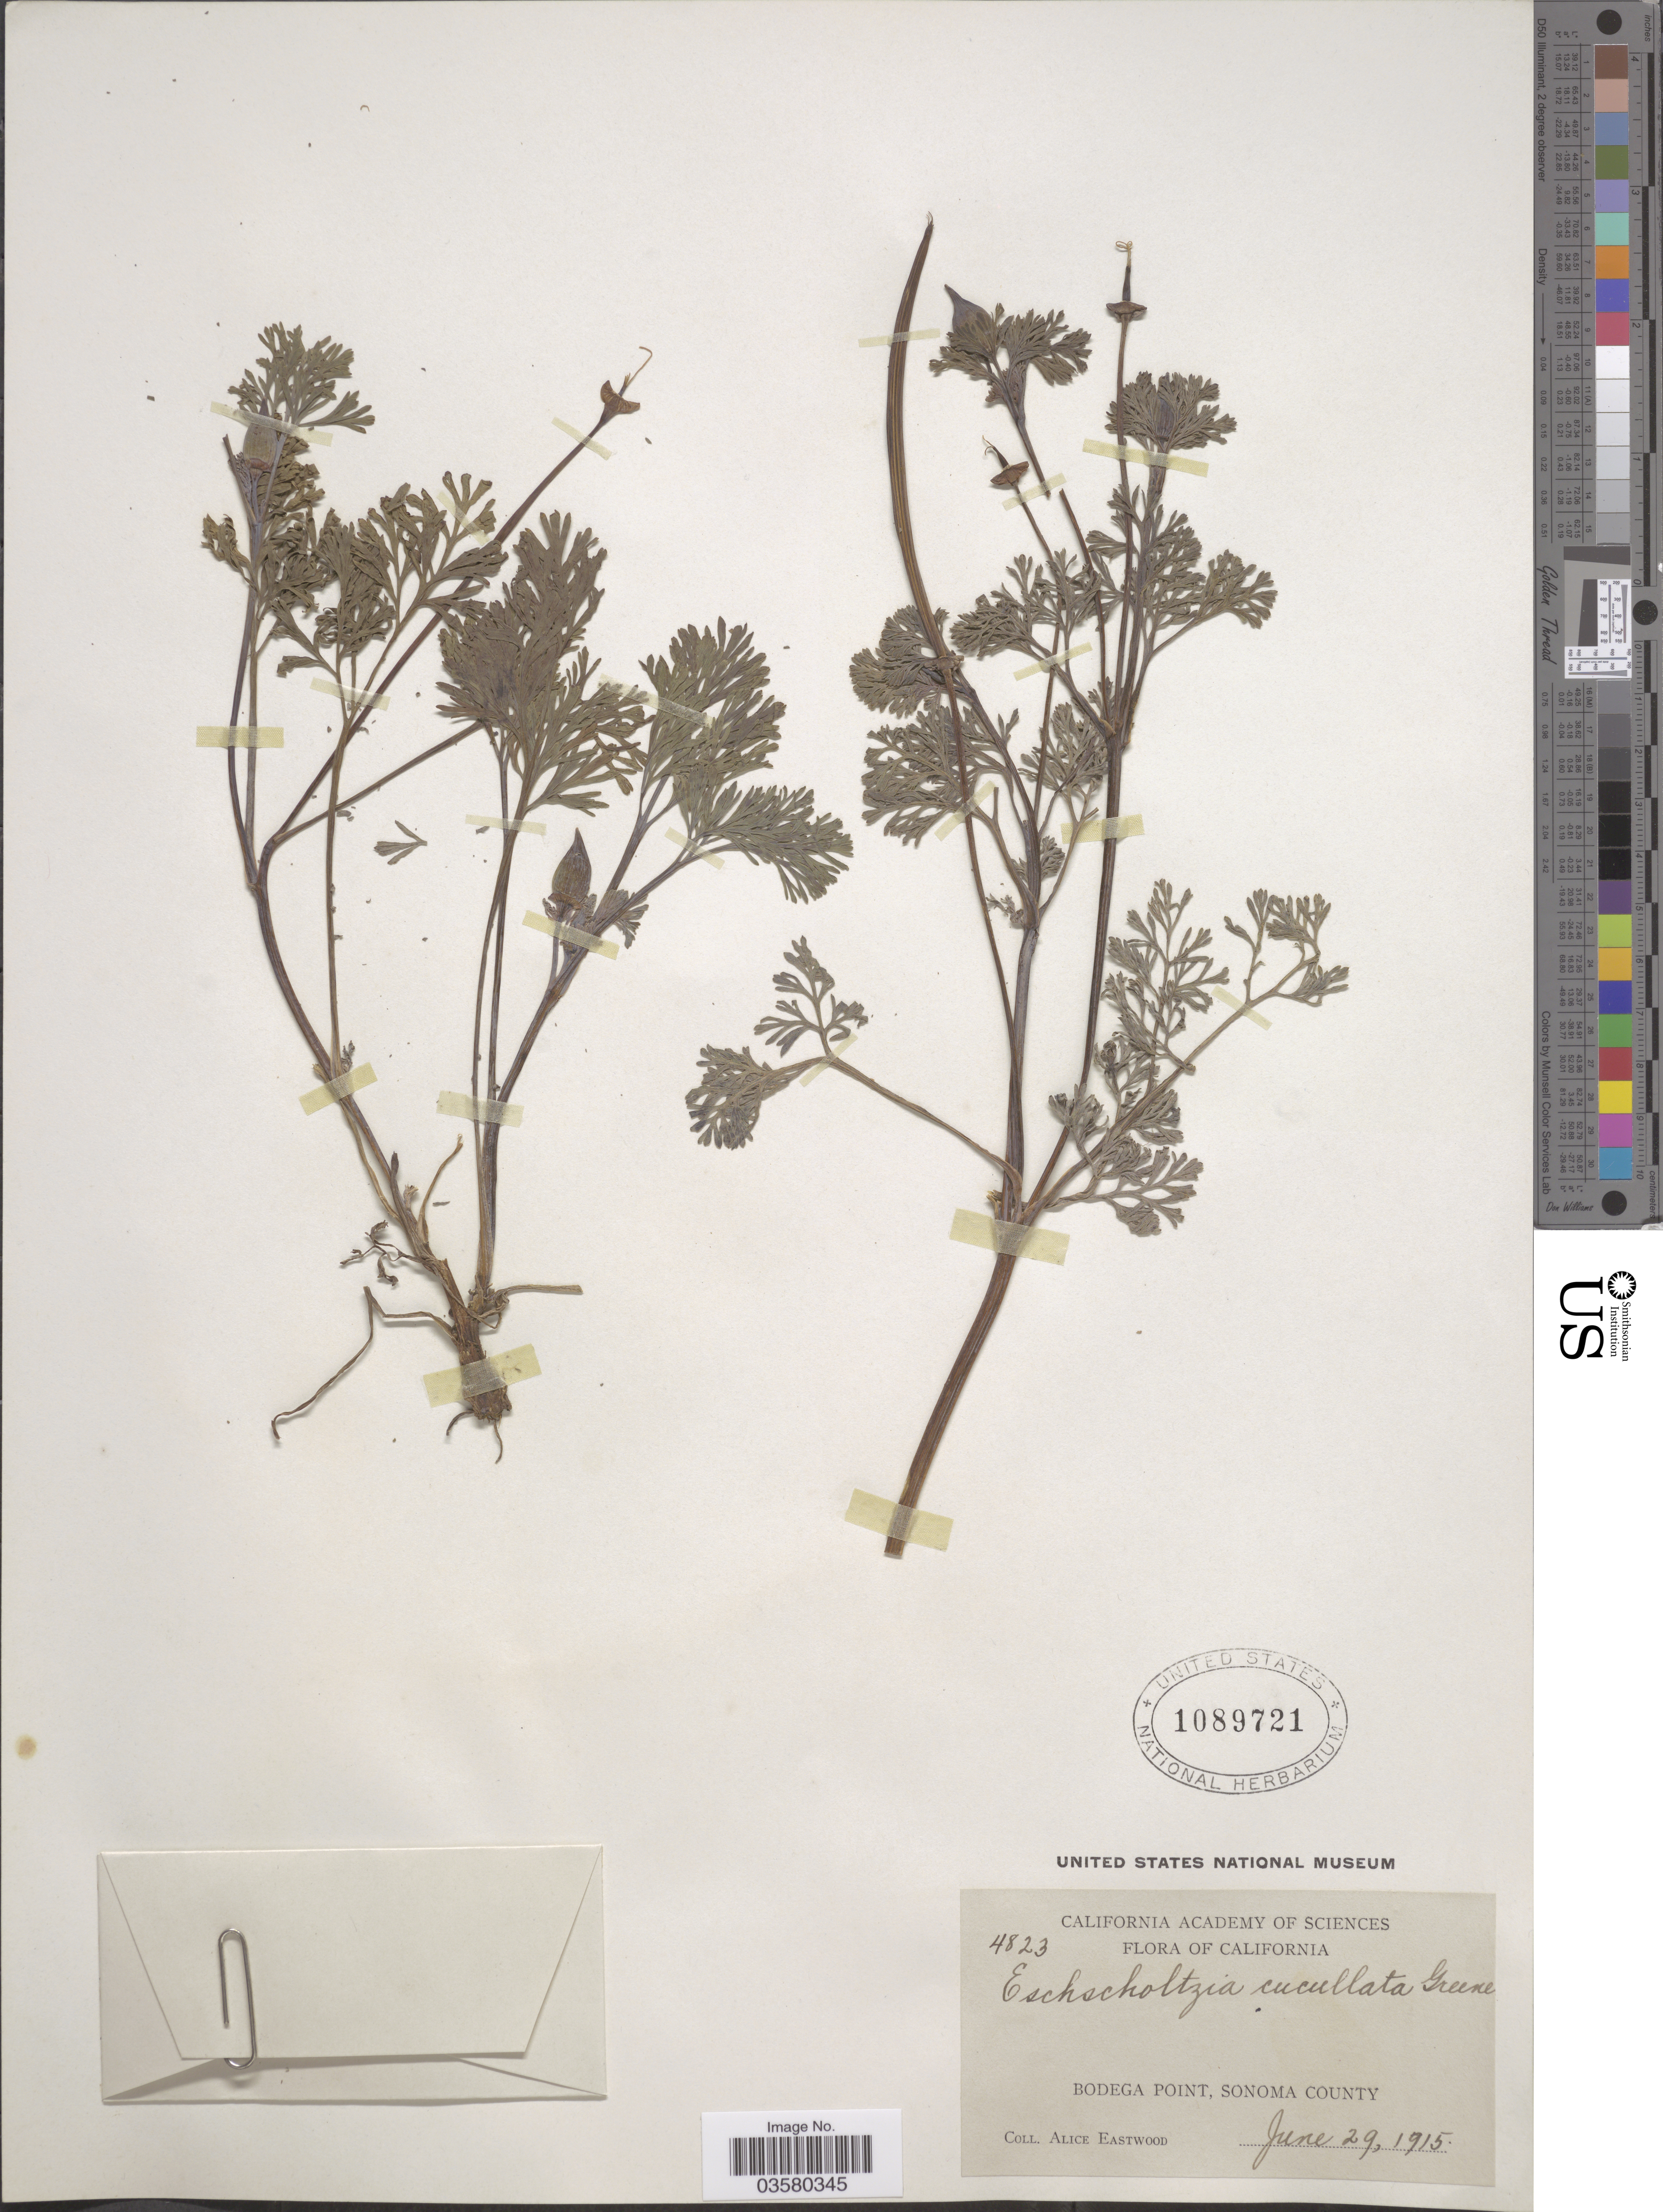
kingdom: Plantae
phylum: Tracheophyta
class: Magnoliopsida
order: Ranunculales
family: Papaveraceae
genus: Eschscholzia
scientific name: Eschscholzia cucullata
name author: Greene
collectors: A. Eastwood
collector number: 4823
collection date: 1915-06-29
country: United States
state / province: California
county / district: Sonoma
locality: Bodega Point, Sonoma County.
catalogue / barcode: US 1089721